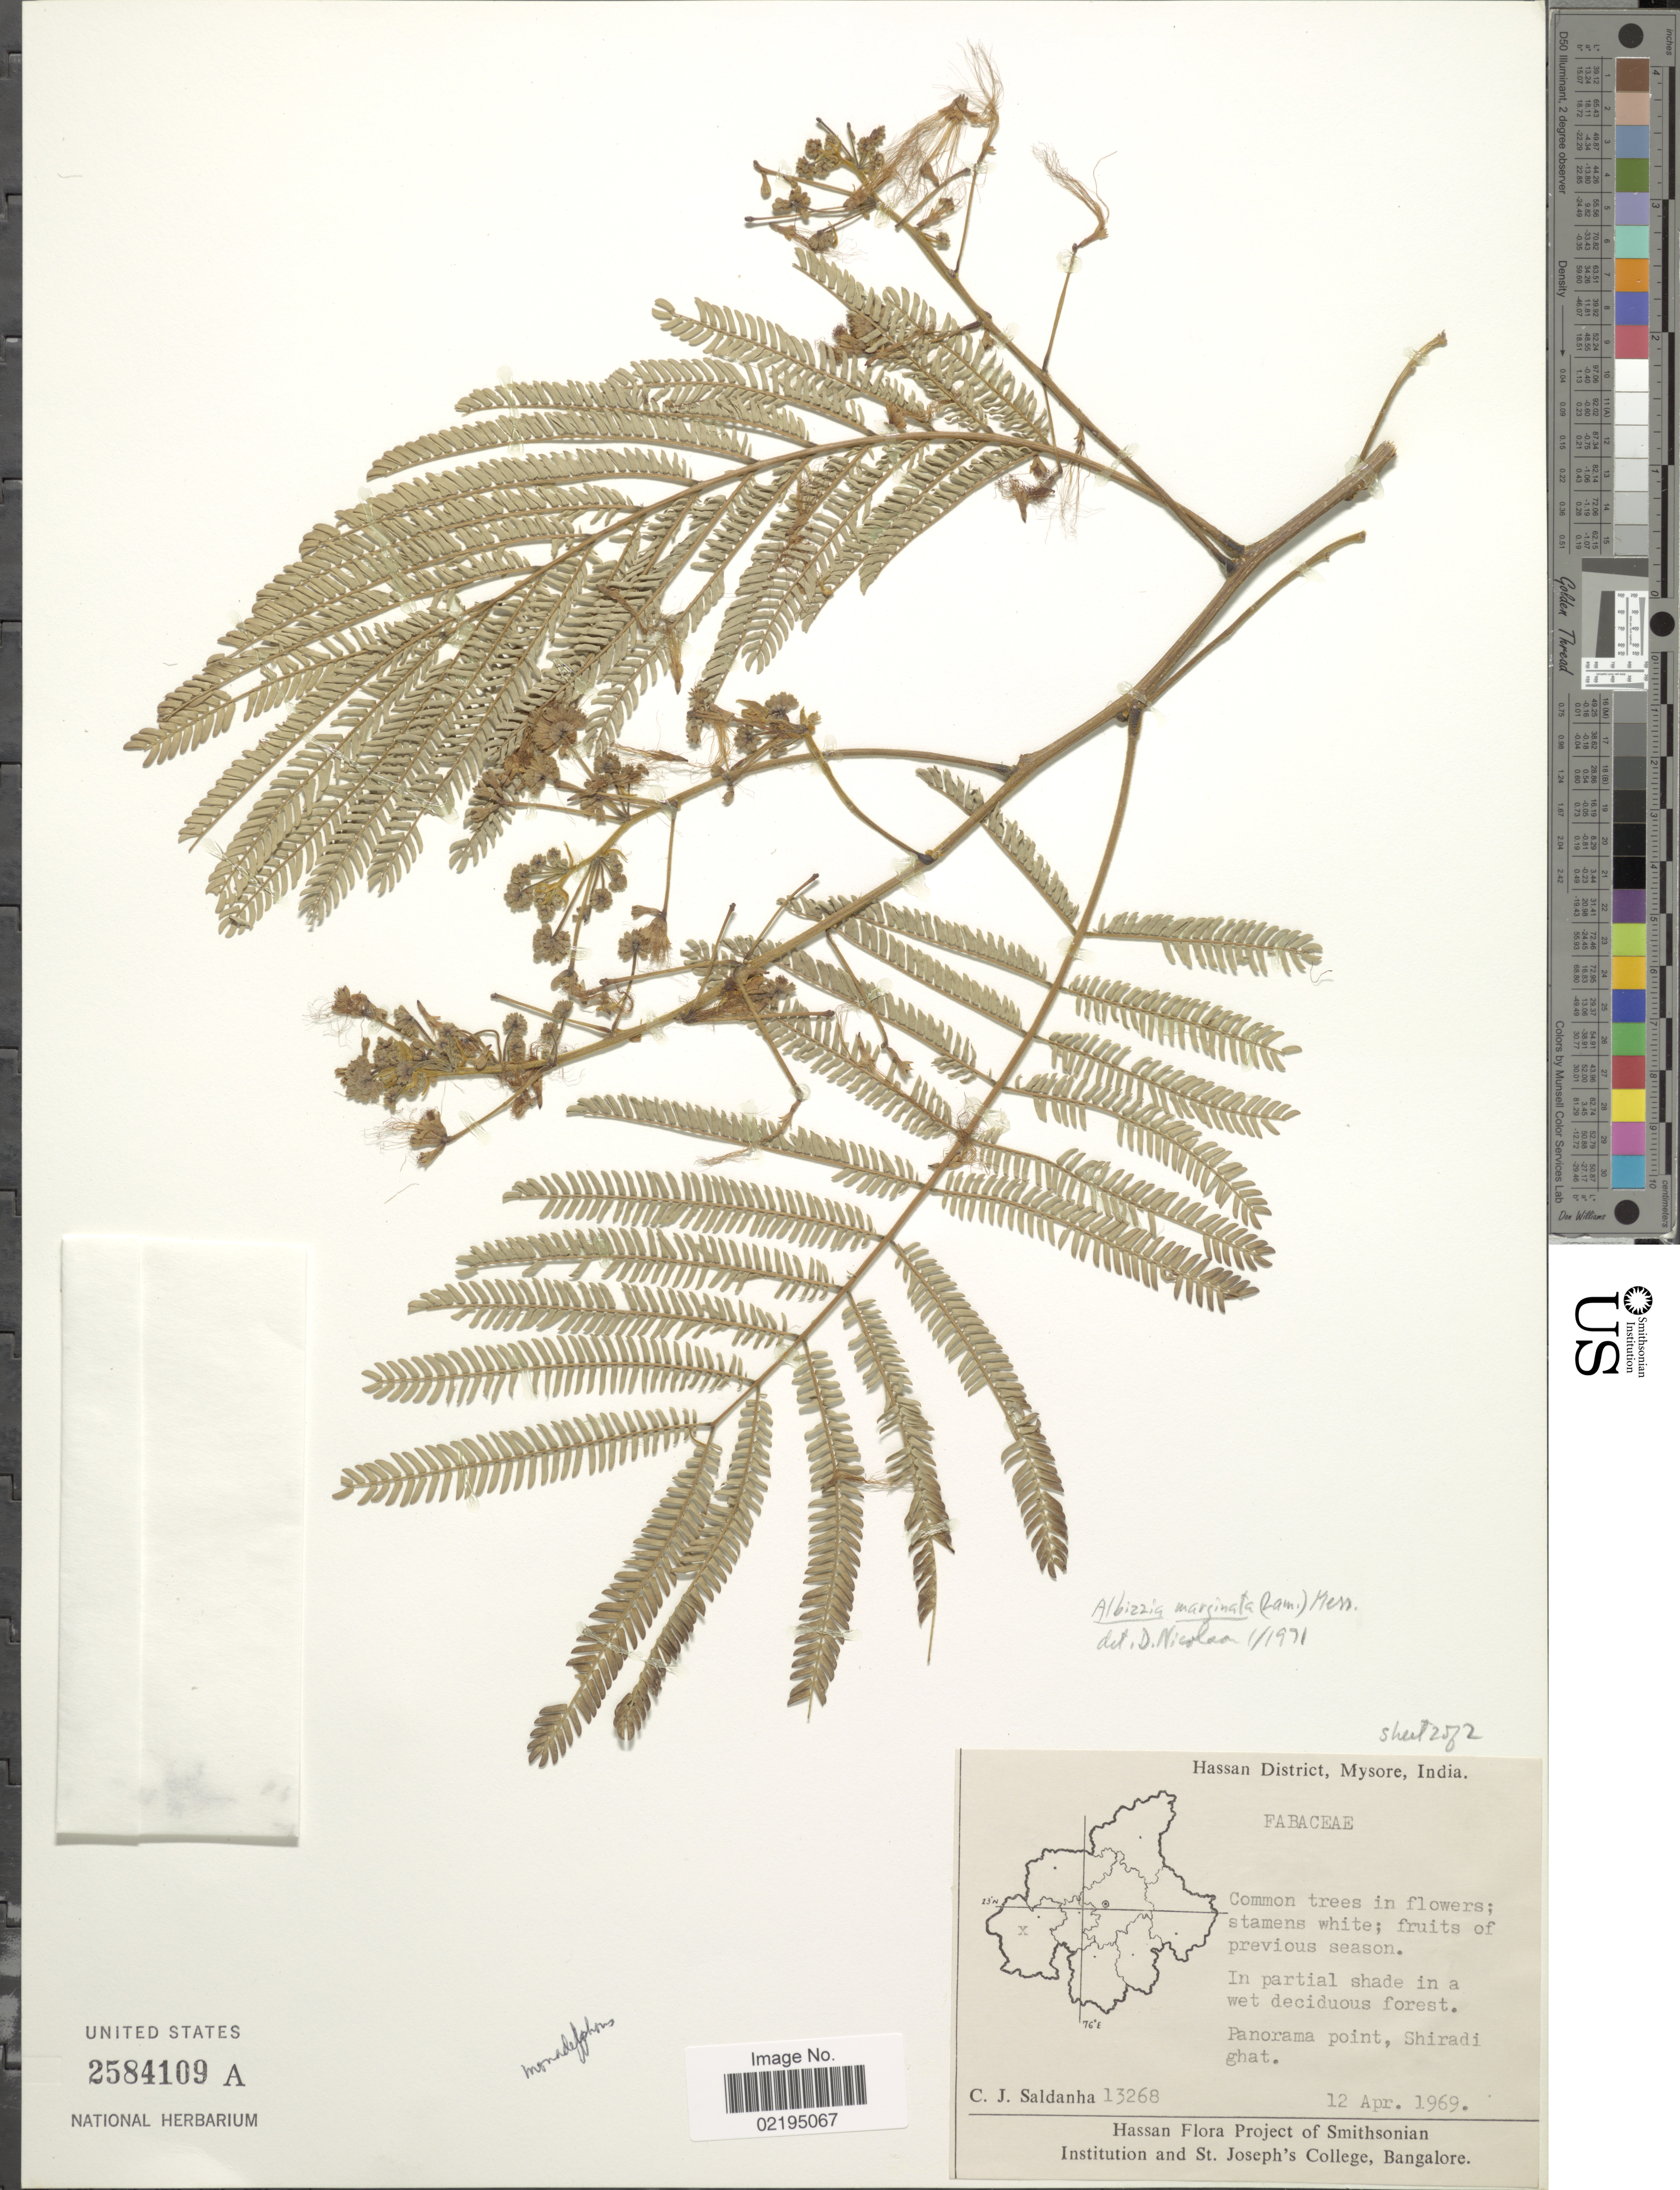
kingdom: Plantae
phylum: Tracheophyta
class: Magnoliopsida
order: Fabales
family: Fabaceae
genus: Albizia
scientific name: Albizia marginata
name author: Merr.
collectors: C. J. Saldanha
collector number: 13268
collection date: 1969-04-12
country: India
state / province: Karnataka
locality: Hassan District, Mysore, Panorama point, Shiradi ghat.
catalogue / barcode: US 2584109A